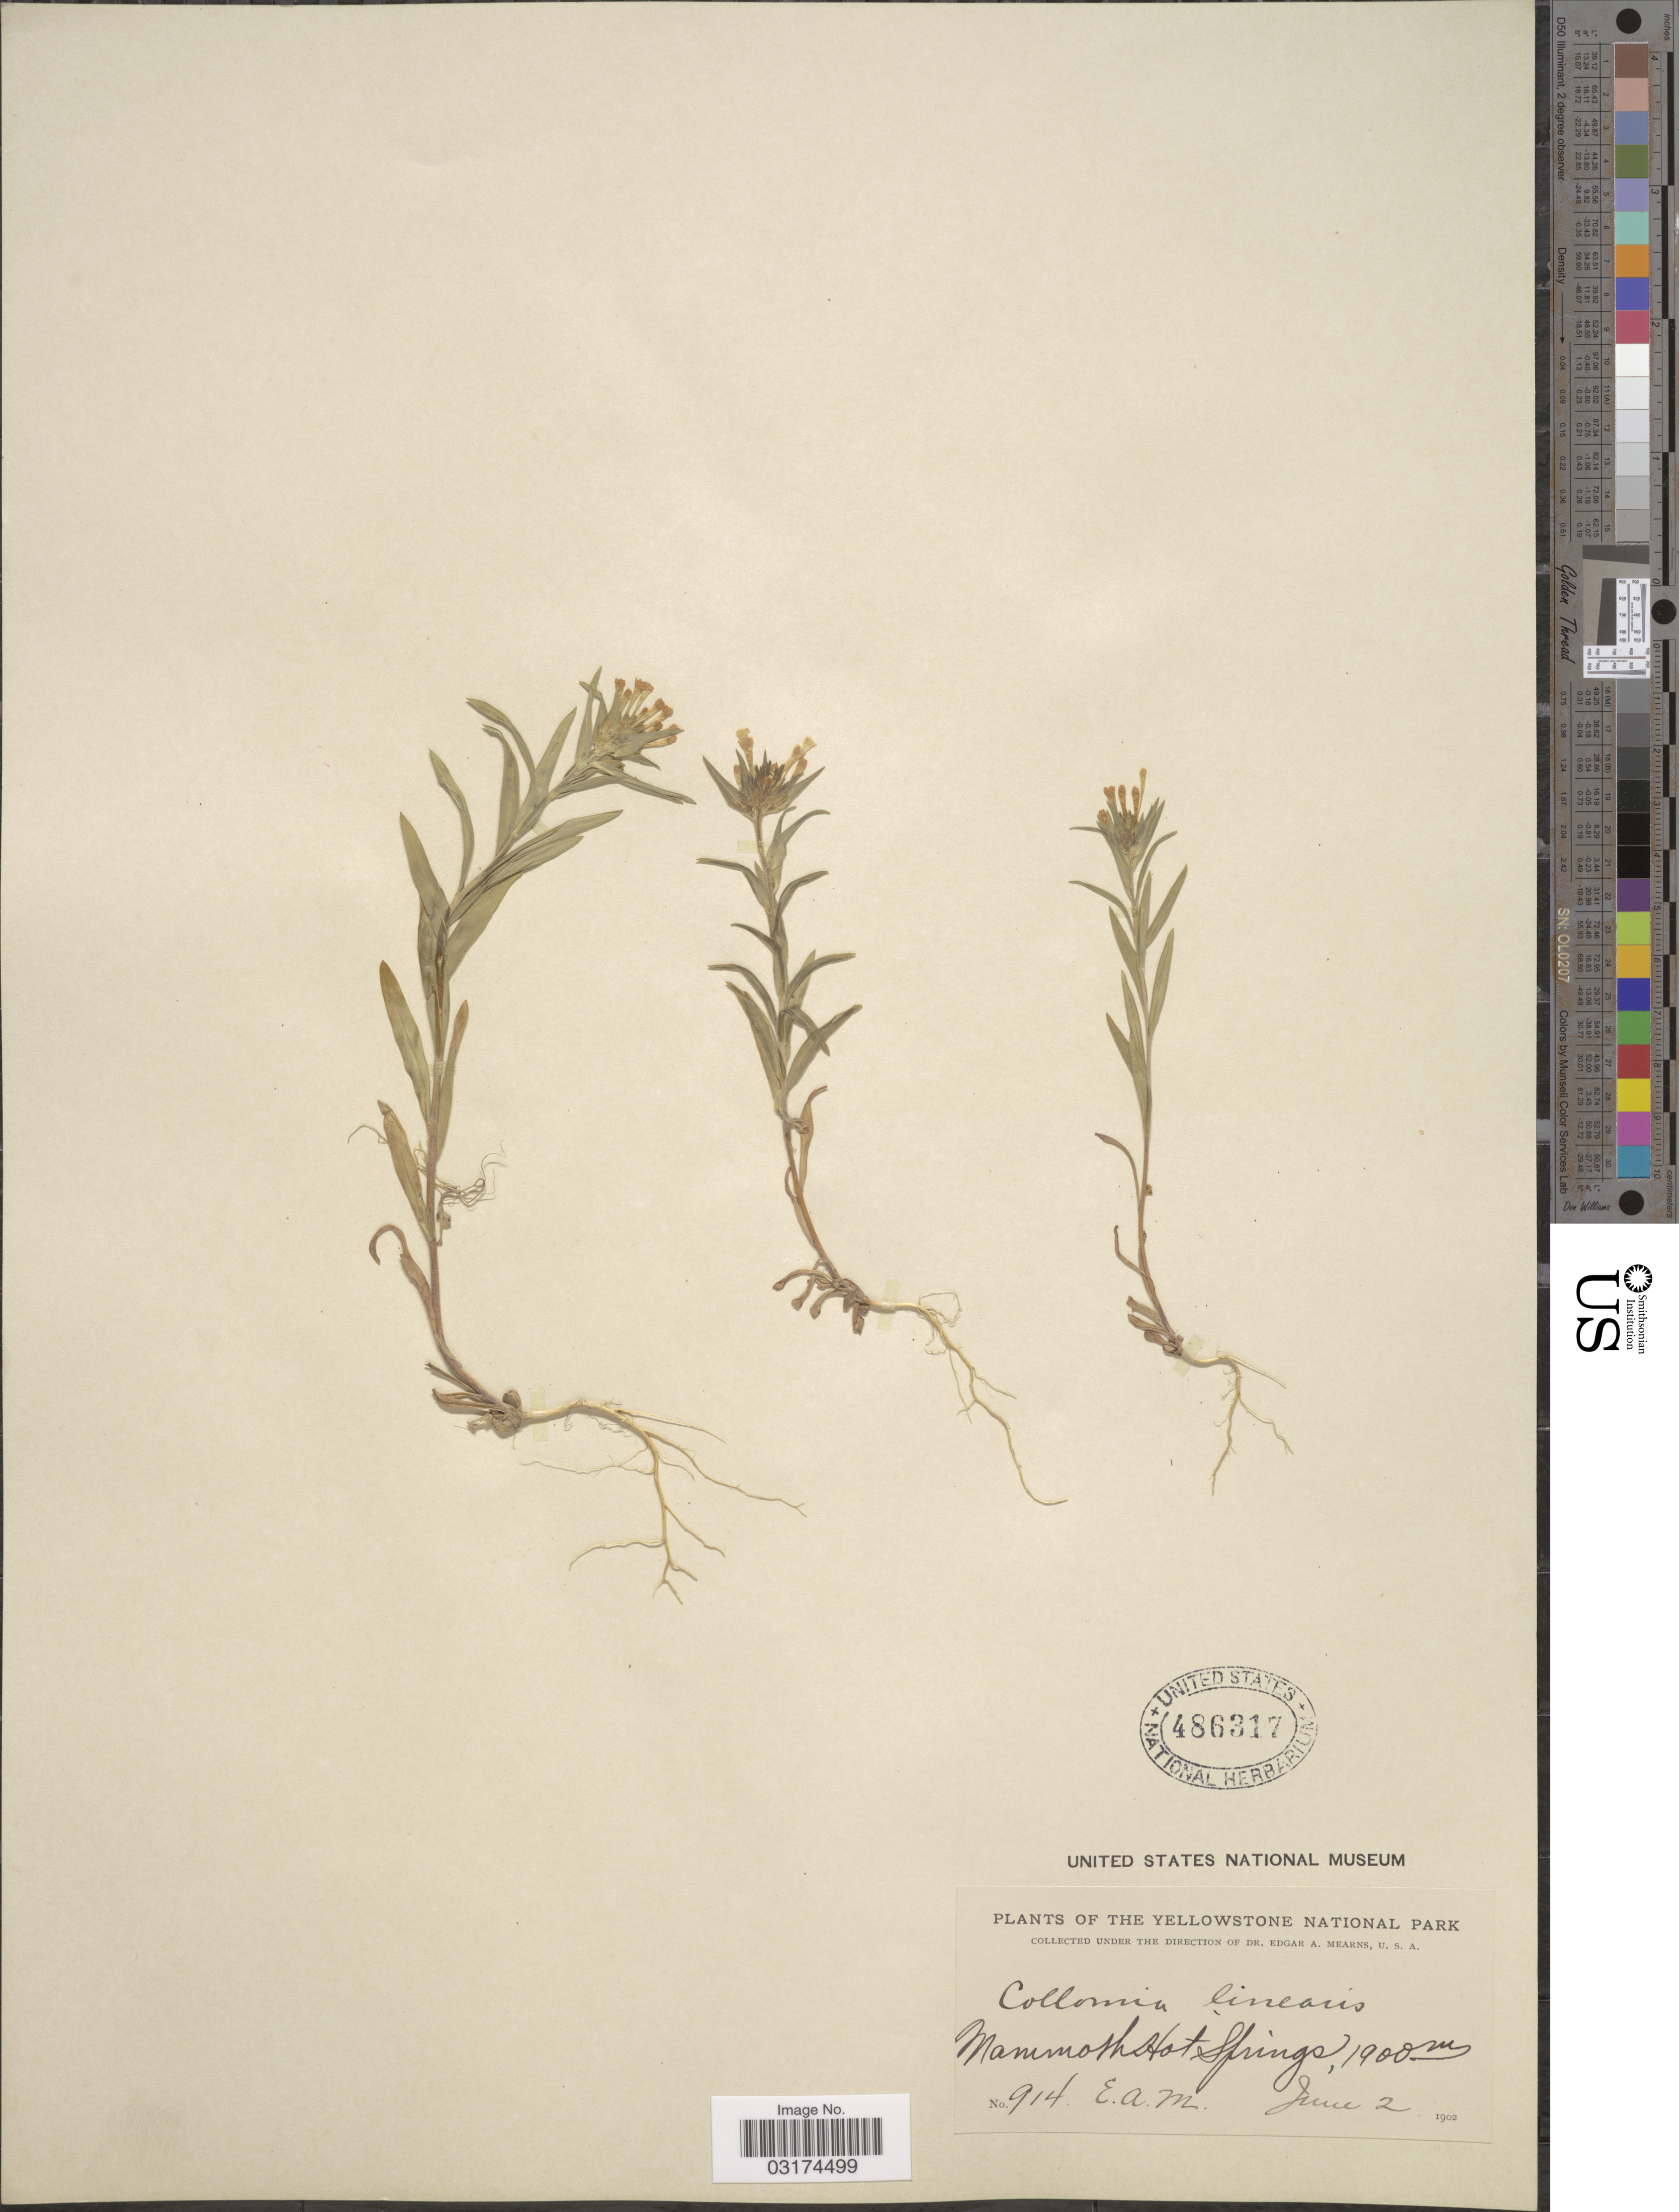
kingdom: Plantae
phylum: Tracheophyta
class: Magnoliopsida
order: Ericales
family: Polemoniaceae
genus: Collomia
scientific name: Collomia linearis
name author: Nutt.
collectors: E. A. Mearns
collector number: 914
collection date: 1902-06-02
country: United States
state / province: Wyoming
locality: Mammoth Hot Springs. Yellowstone National Park.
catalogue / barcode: US 486317